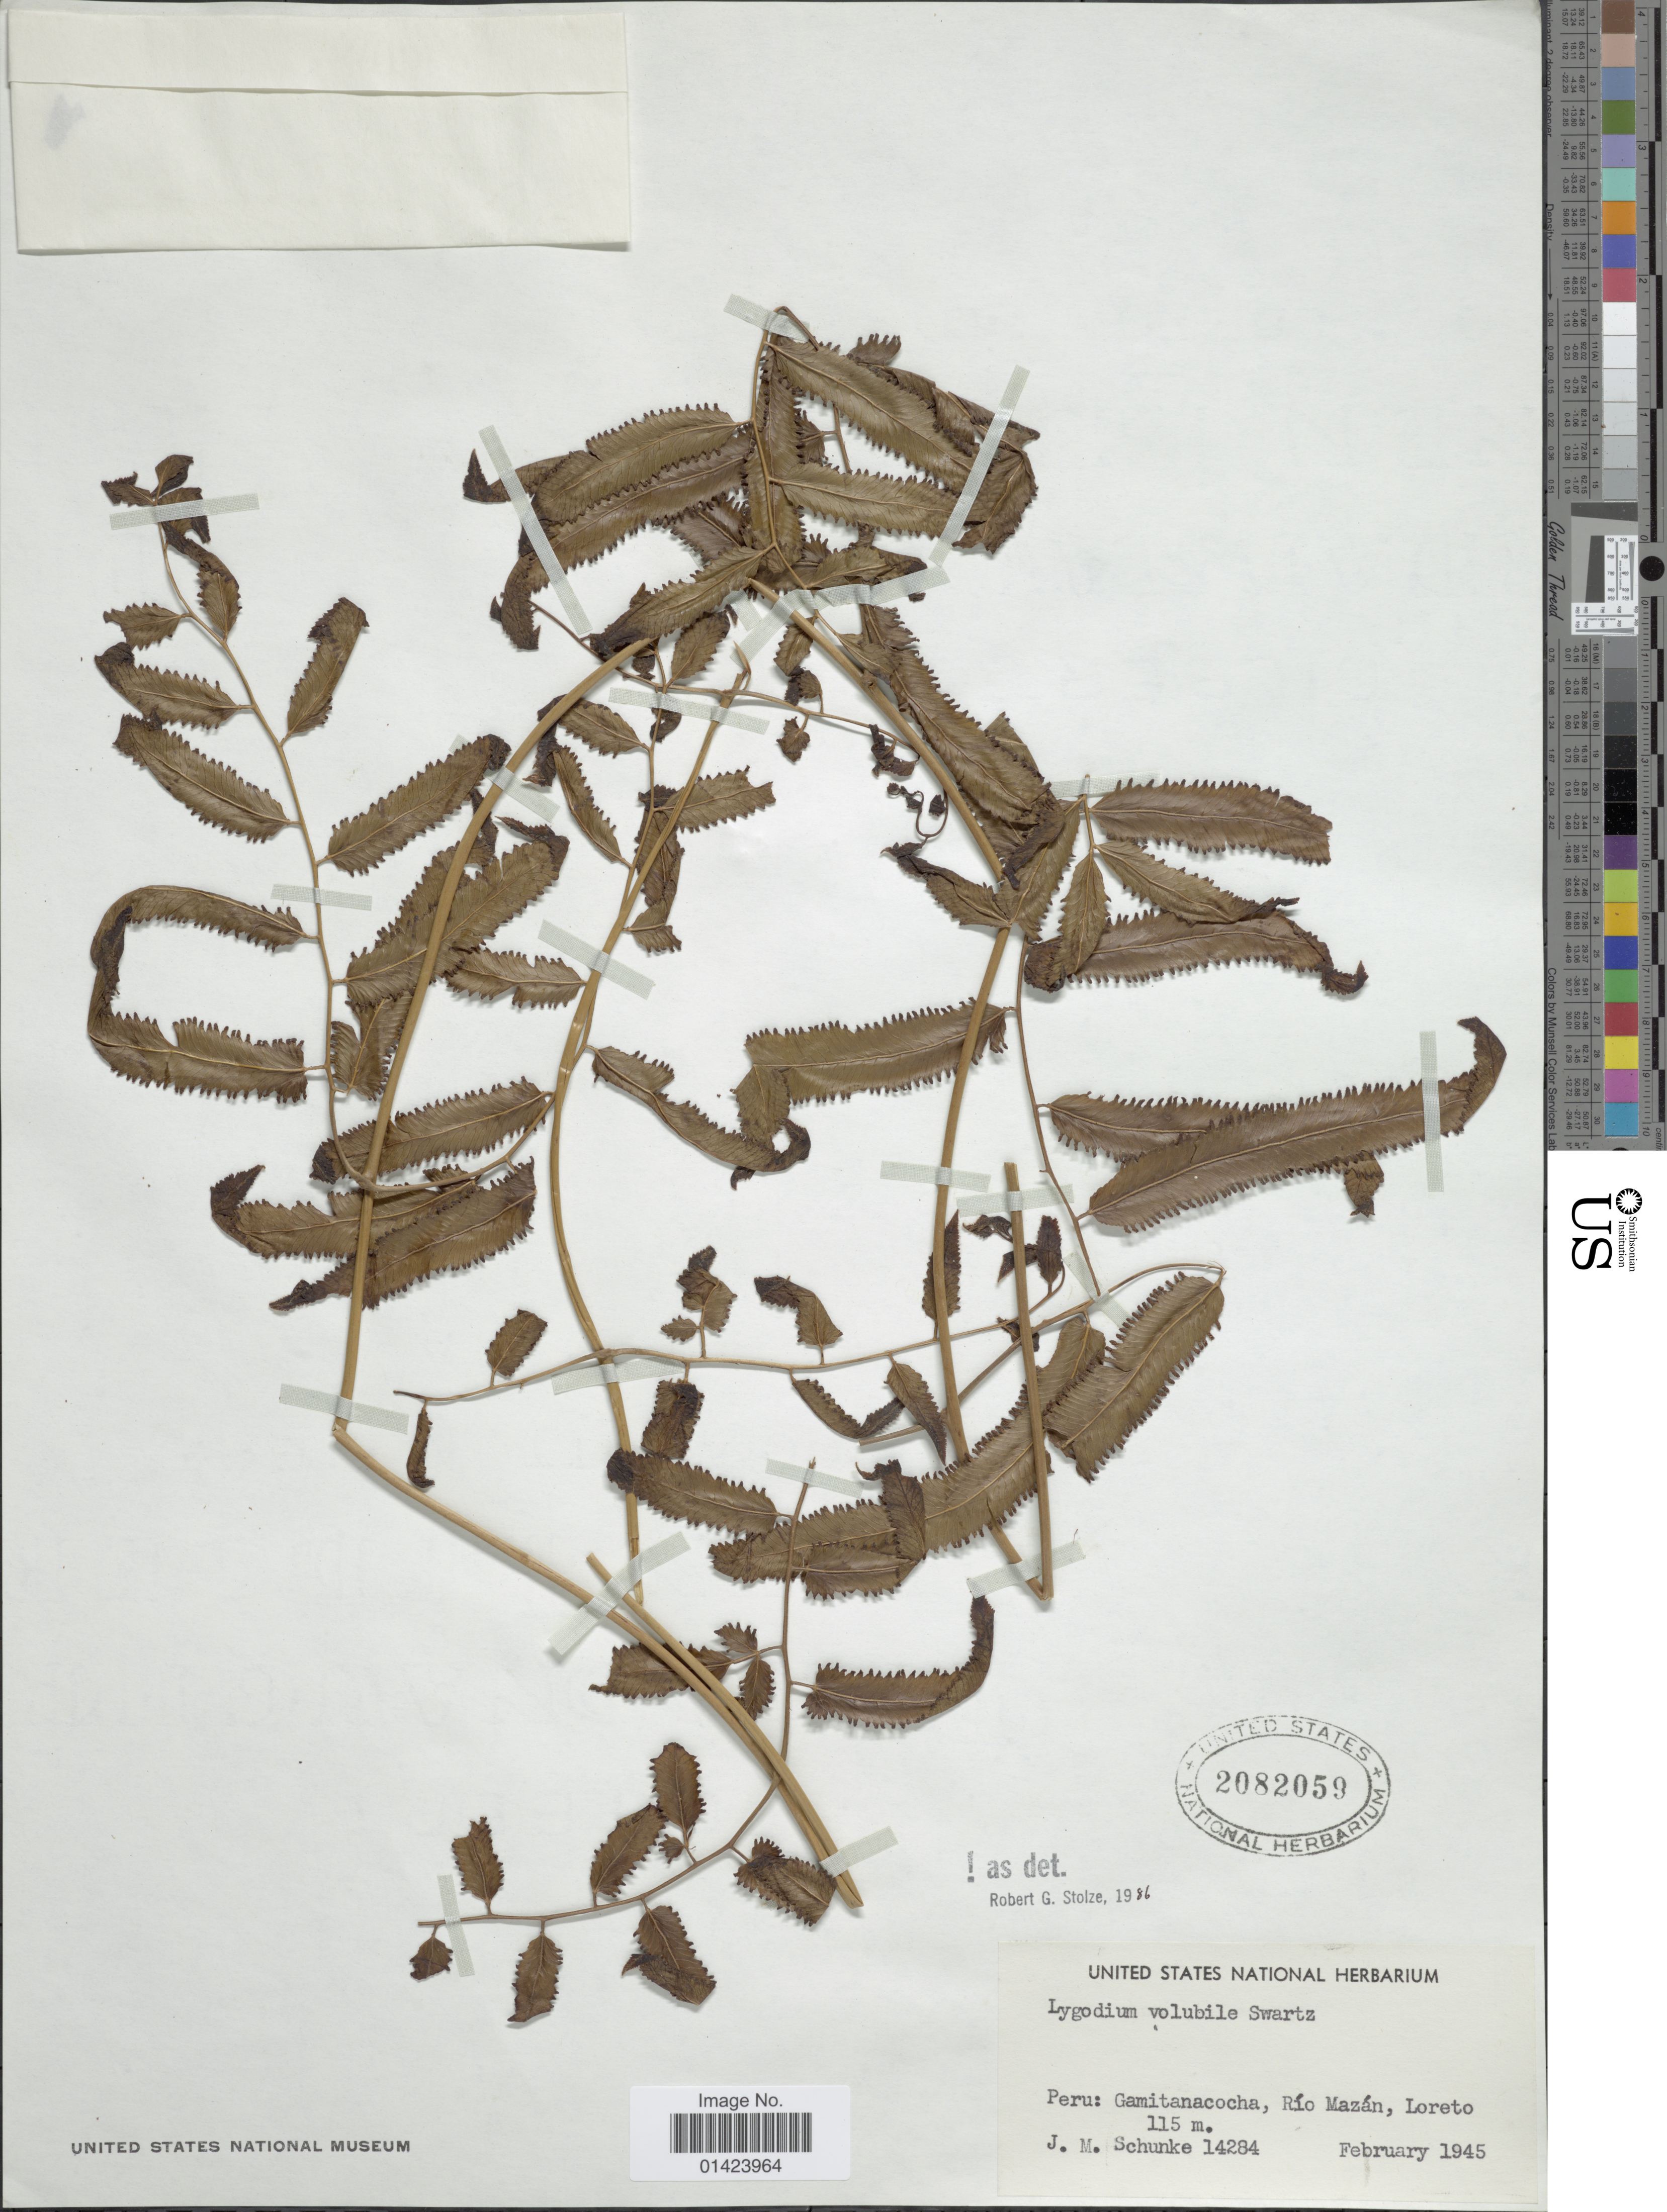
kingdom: Plantae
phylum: Tracheophyta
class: Polypodiopsida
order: Schizaeales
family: Lygodiaceae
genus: Lygodium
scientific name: Lygodium volubile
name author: Sw.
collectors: J. M. Schunke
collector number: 14284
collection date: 1945-02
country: Peru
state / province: Loreto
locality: Peru: Gamitanacocha, Rio Mazán, Loreto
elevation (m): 115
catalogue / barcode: US 2082059